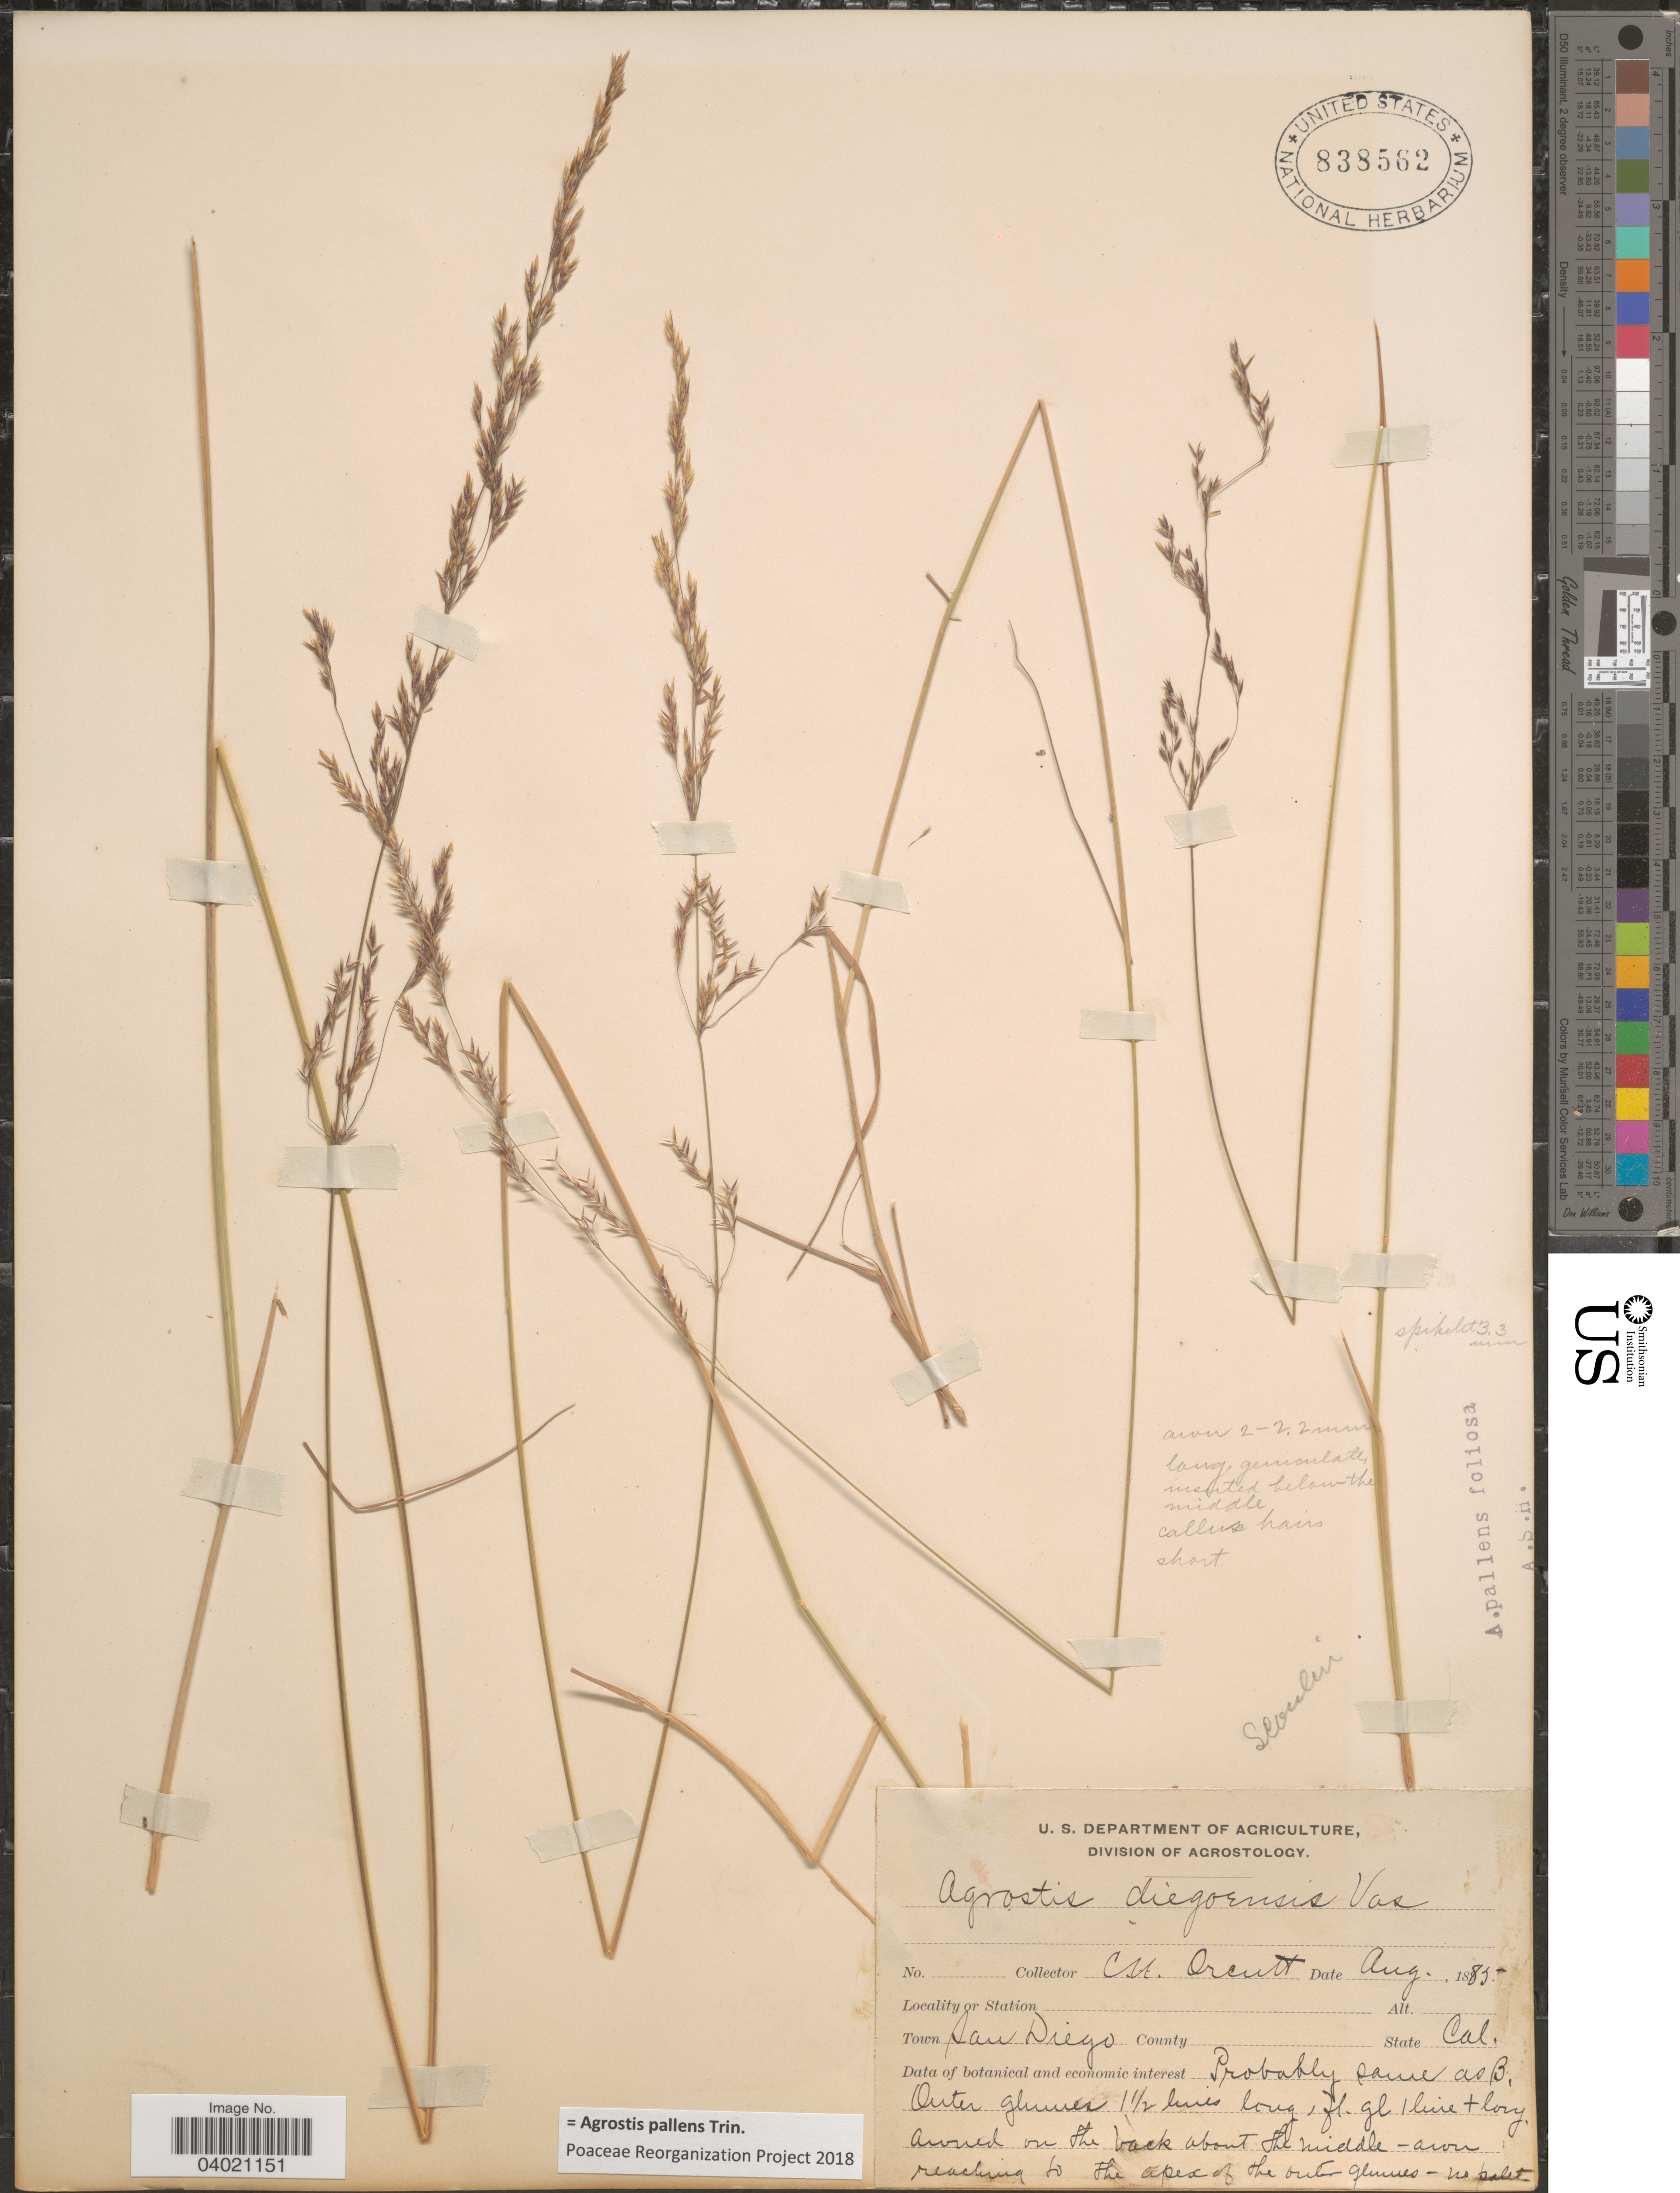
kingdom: Plantae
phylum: Tracheophyta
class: Liliopsida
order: Poales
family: Poaceae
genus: Agrostis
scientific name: Agrostis pallens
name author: Trin.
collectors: C. R. Orcutt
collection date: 1885-08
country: United States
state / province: California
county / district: San Diego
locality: Town San Diego.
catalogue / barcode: US 838562